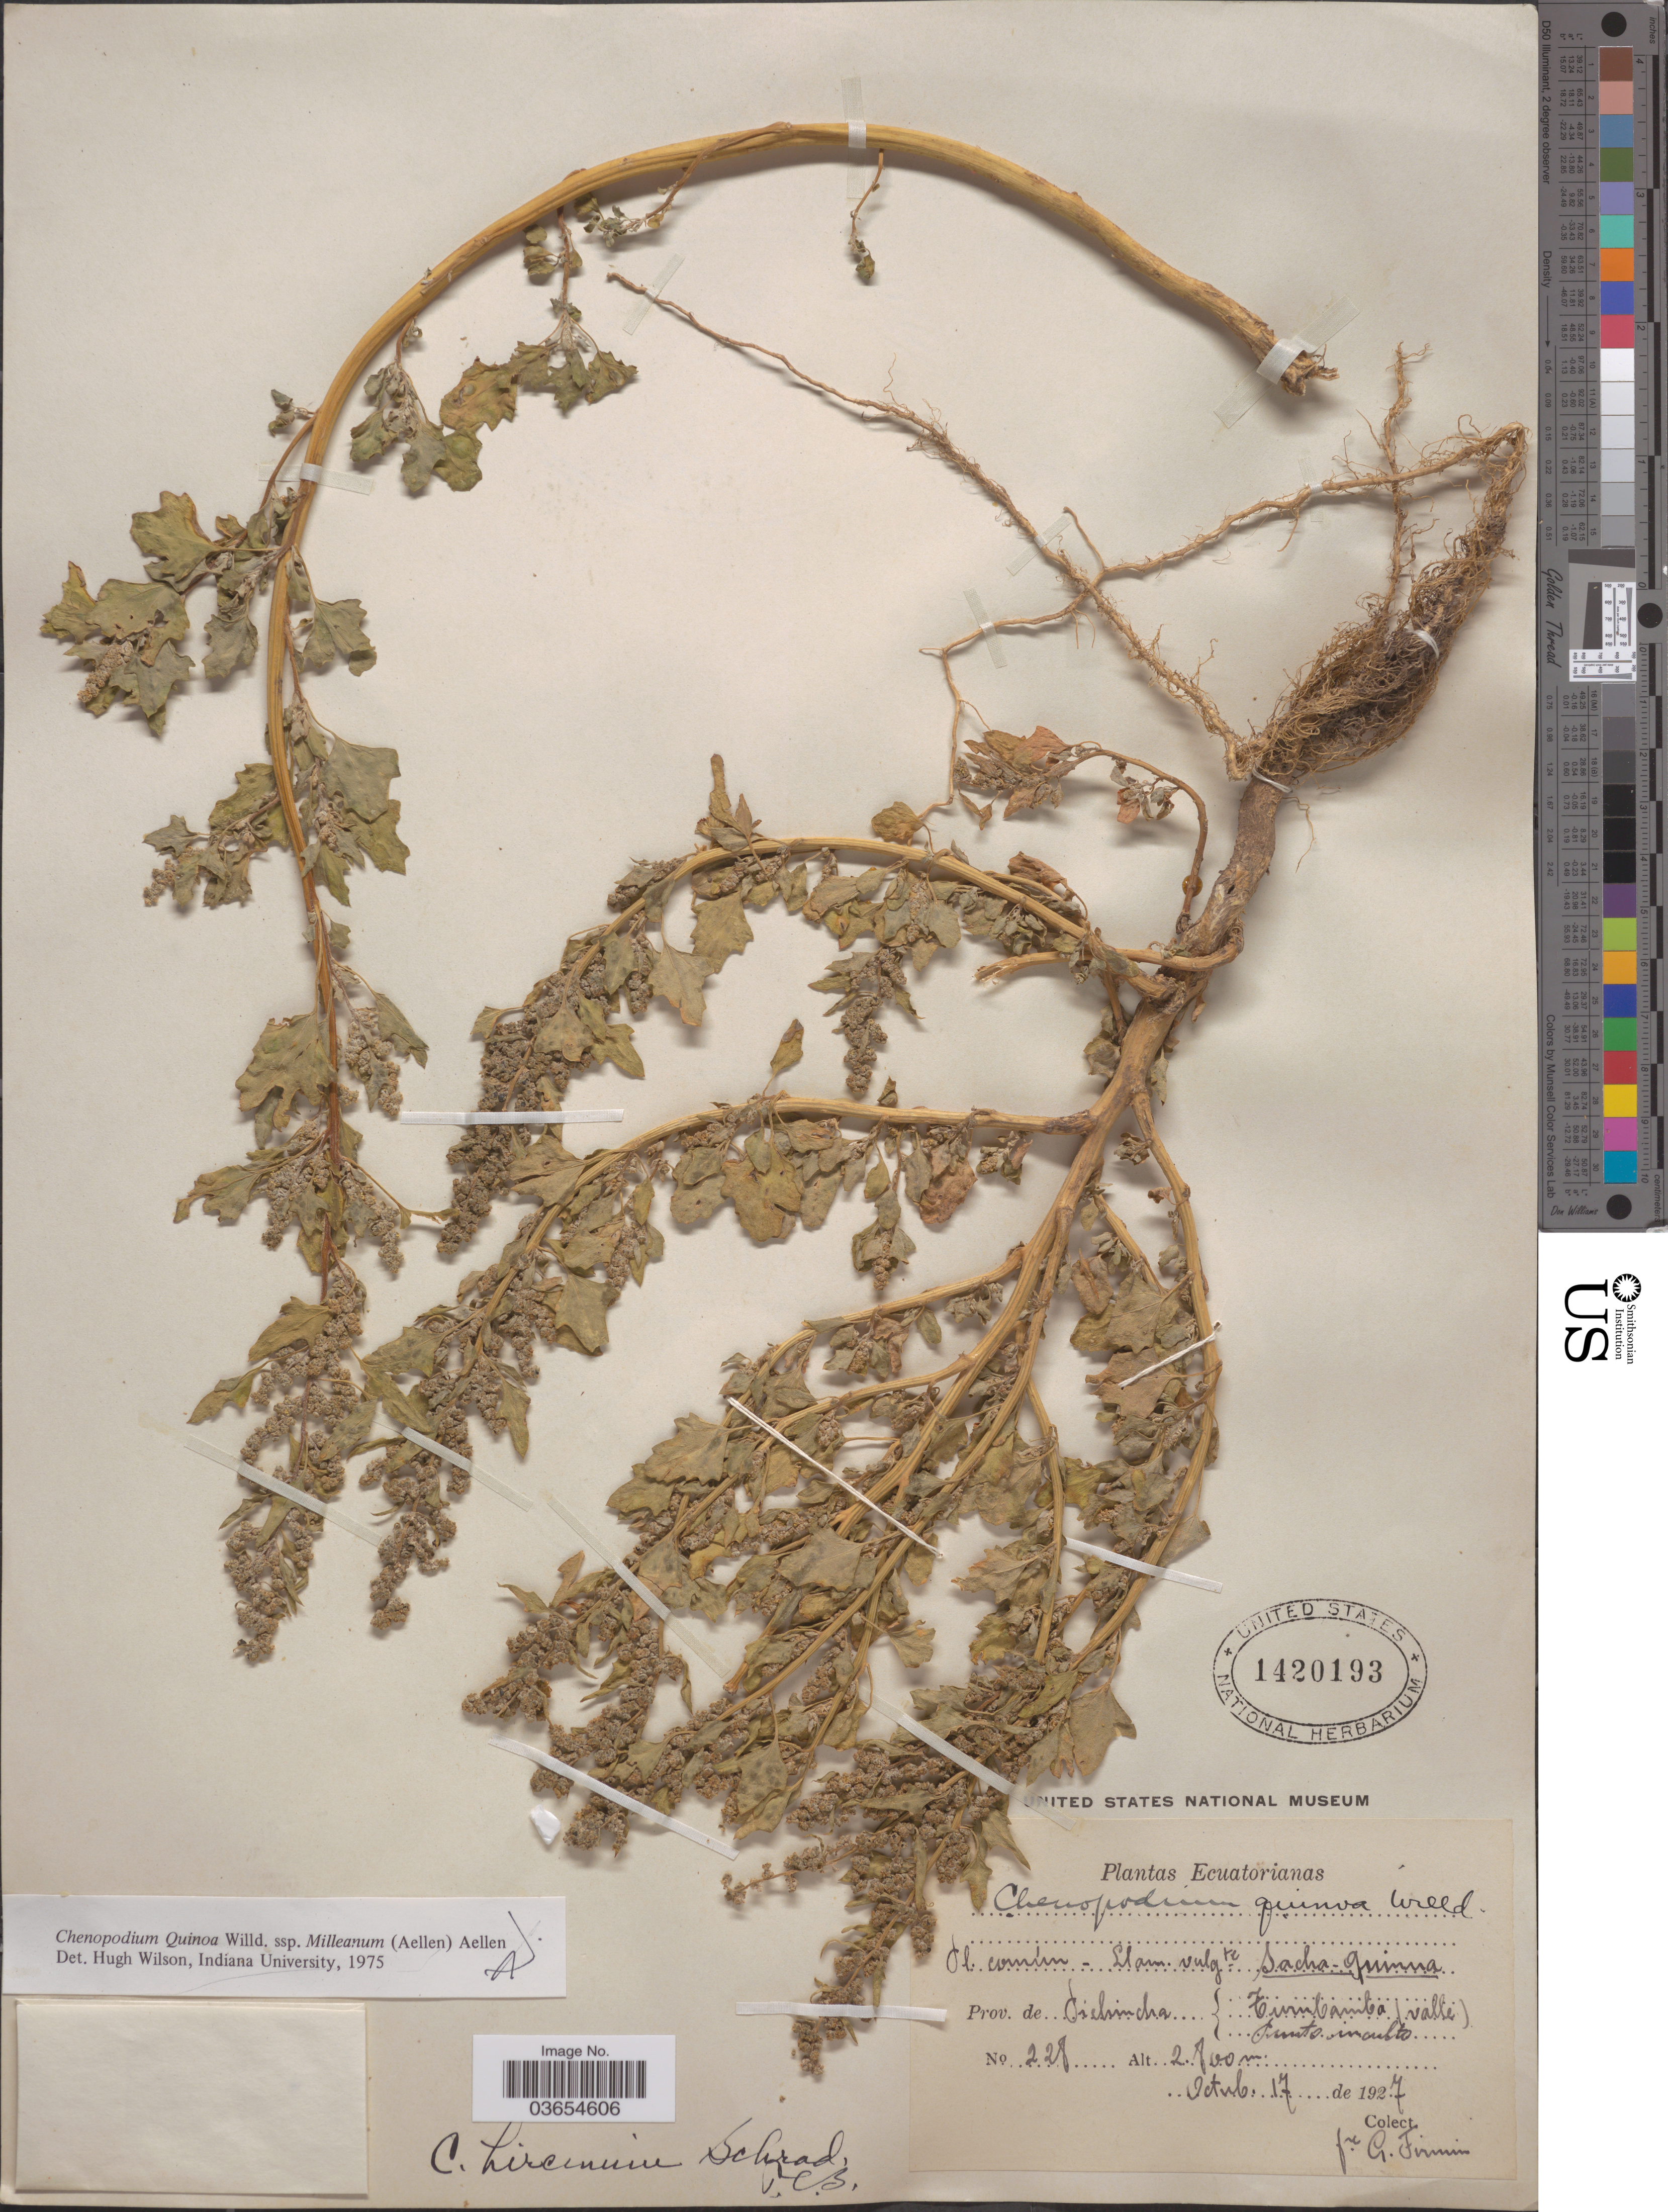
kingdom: Plantae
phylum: Tracheophyta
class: Magnoliopsida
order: Caryophyllales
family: Amaranthaceae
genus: Chenopodium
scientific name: Chenopodium quinoa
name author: Willd.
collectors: F. Firmin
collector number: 228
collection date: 1927-10-17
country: Ecuador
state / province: Pichincha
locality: Turubamba (valle) Punto inculto.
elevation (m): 2800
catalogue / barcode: US 1420193